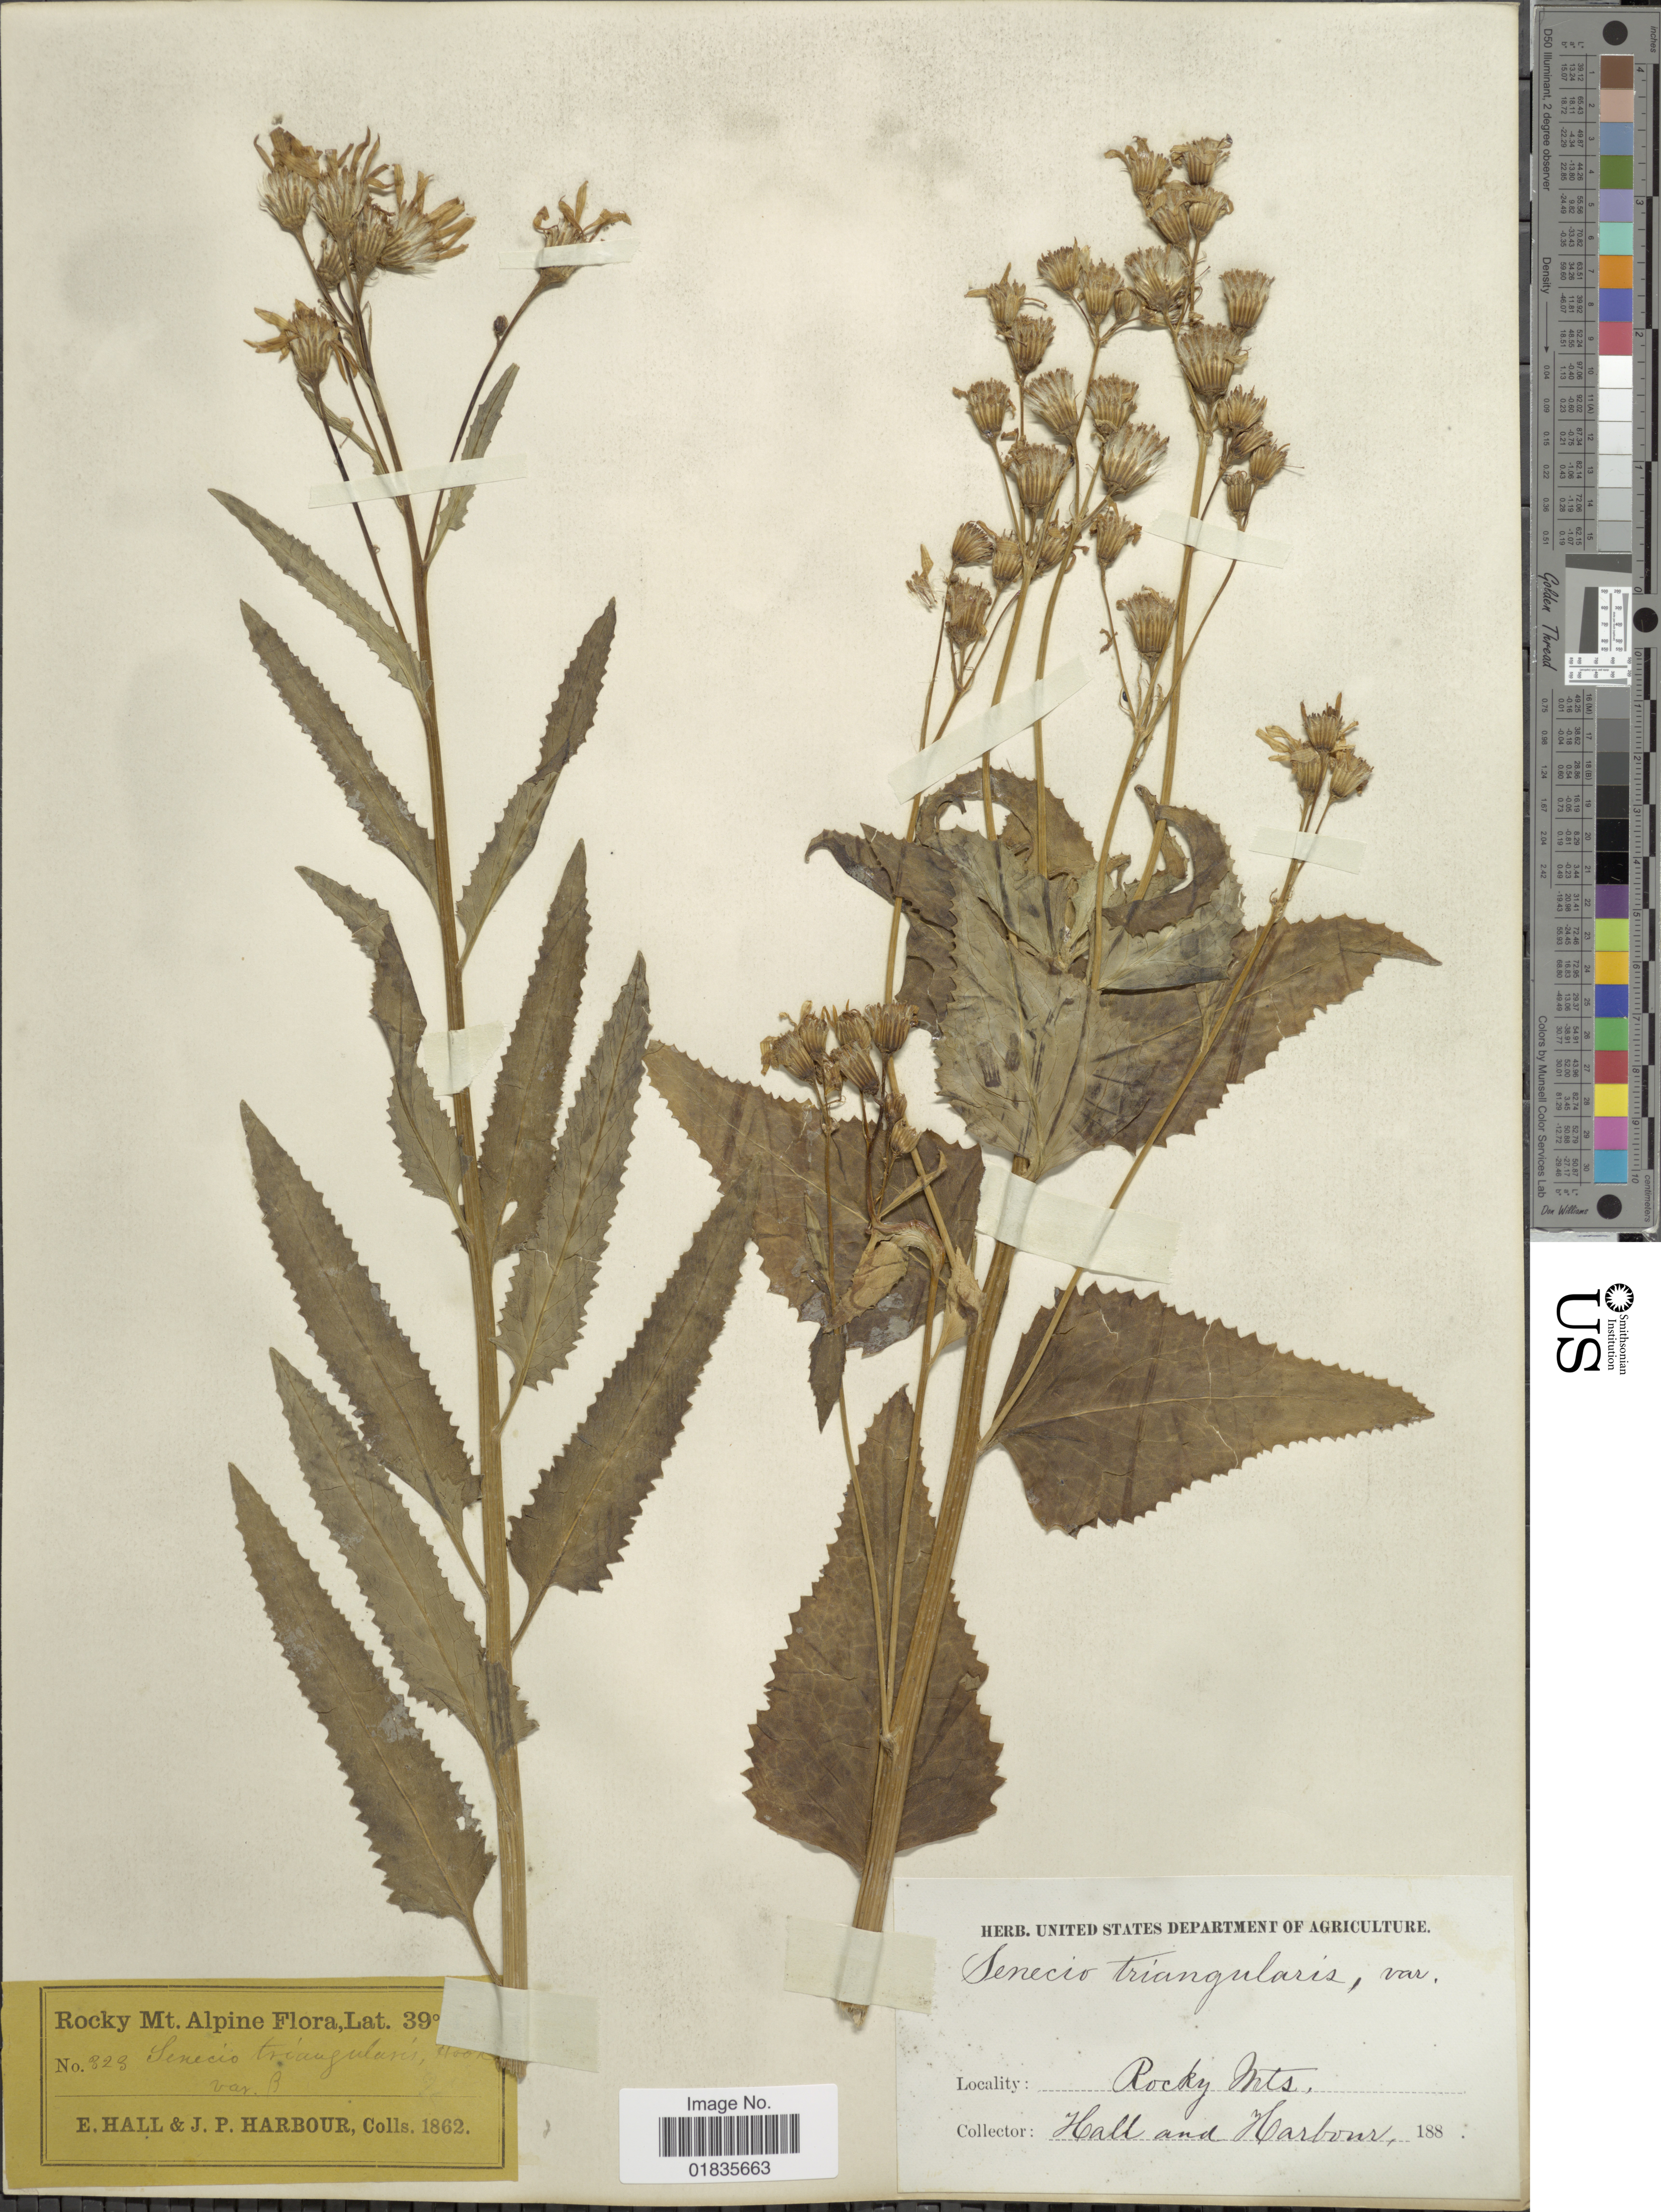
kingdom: Plantae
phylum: Tracheophyta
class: Magnoliopsida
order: Asterales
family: Asteraceae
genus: Senecio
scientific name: Senecio triangularis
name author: Hook.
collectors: E. Hall & J. Harbour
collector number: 323*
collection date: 1862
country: United States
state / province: Colorado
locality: Rocky Mt. Alpine.